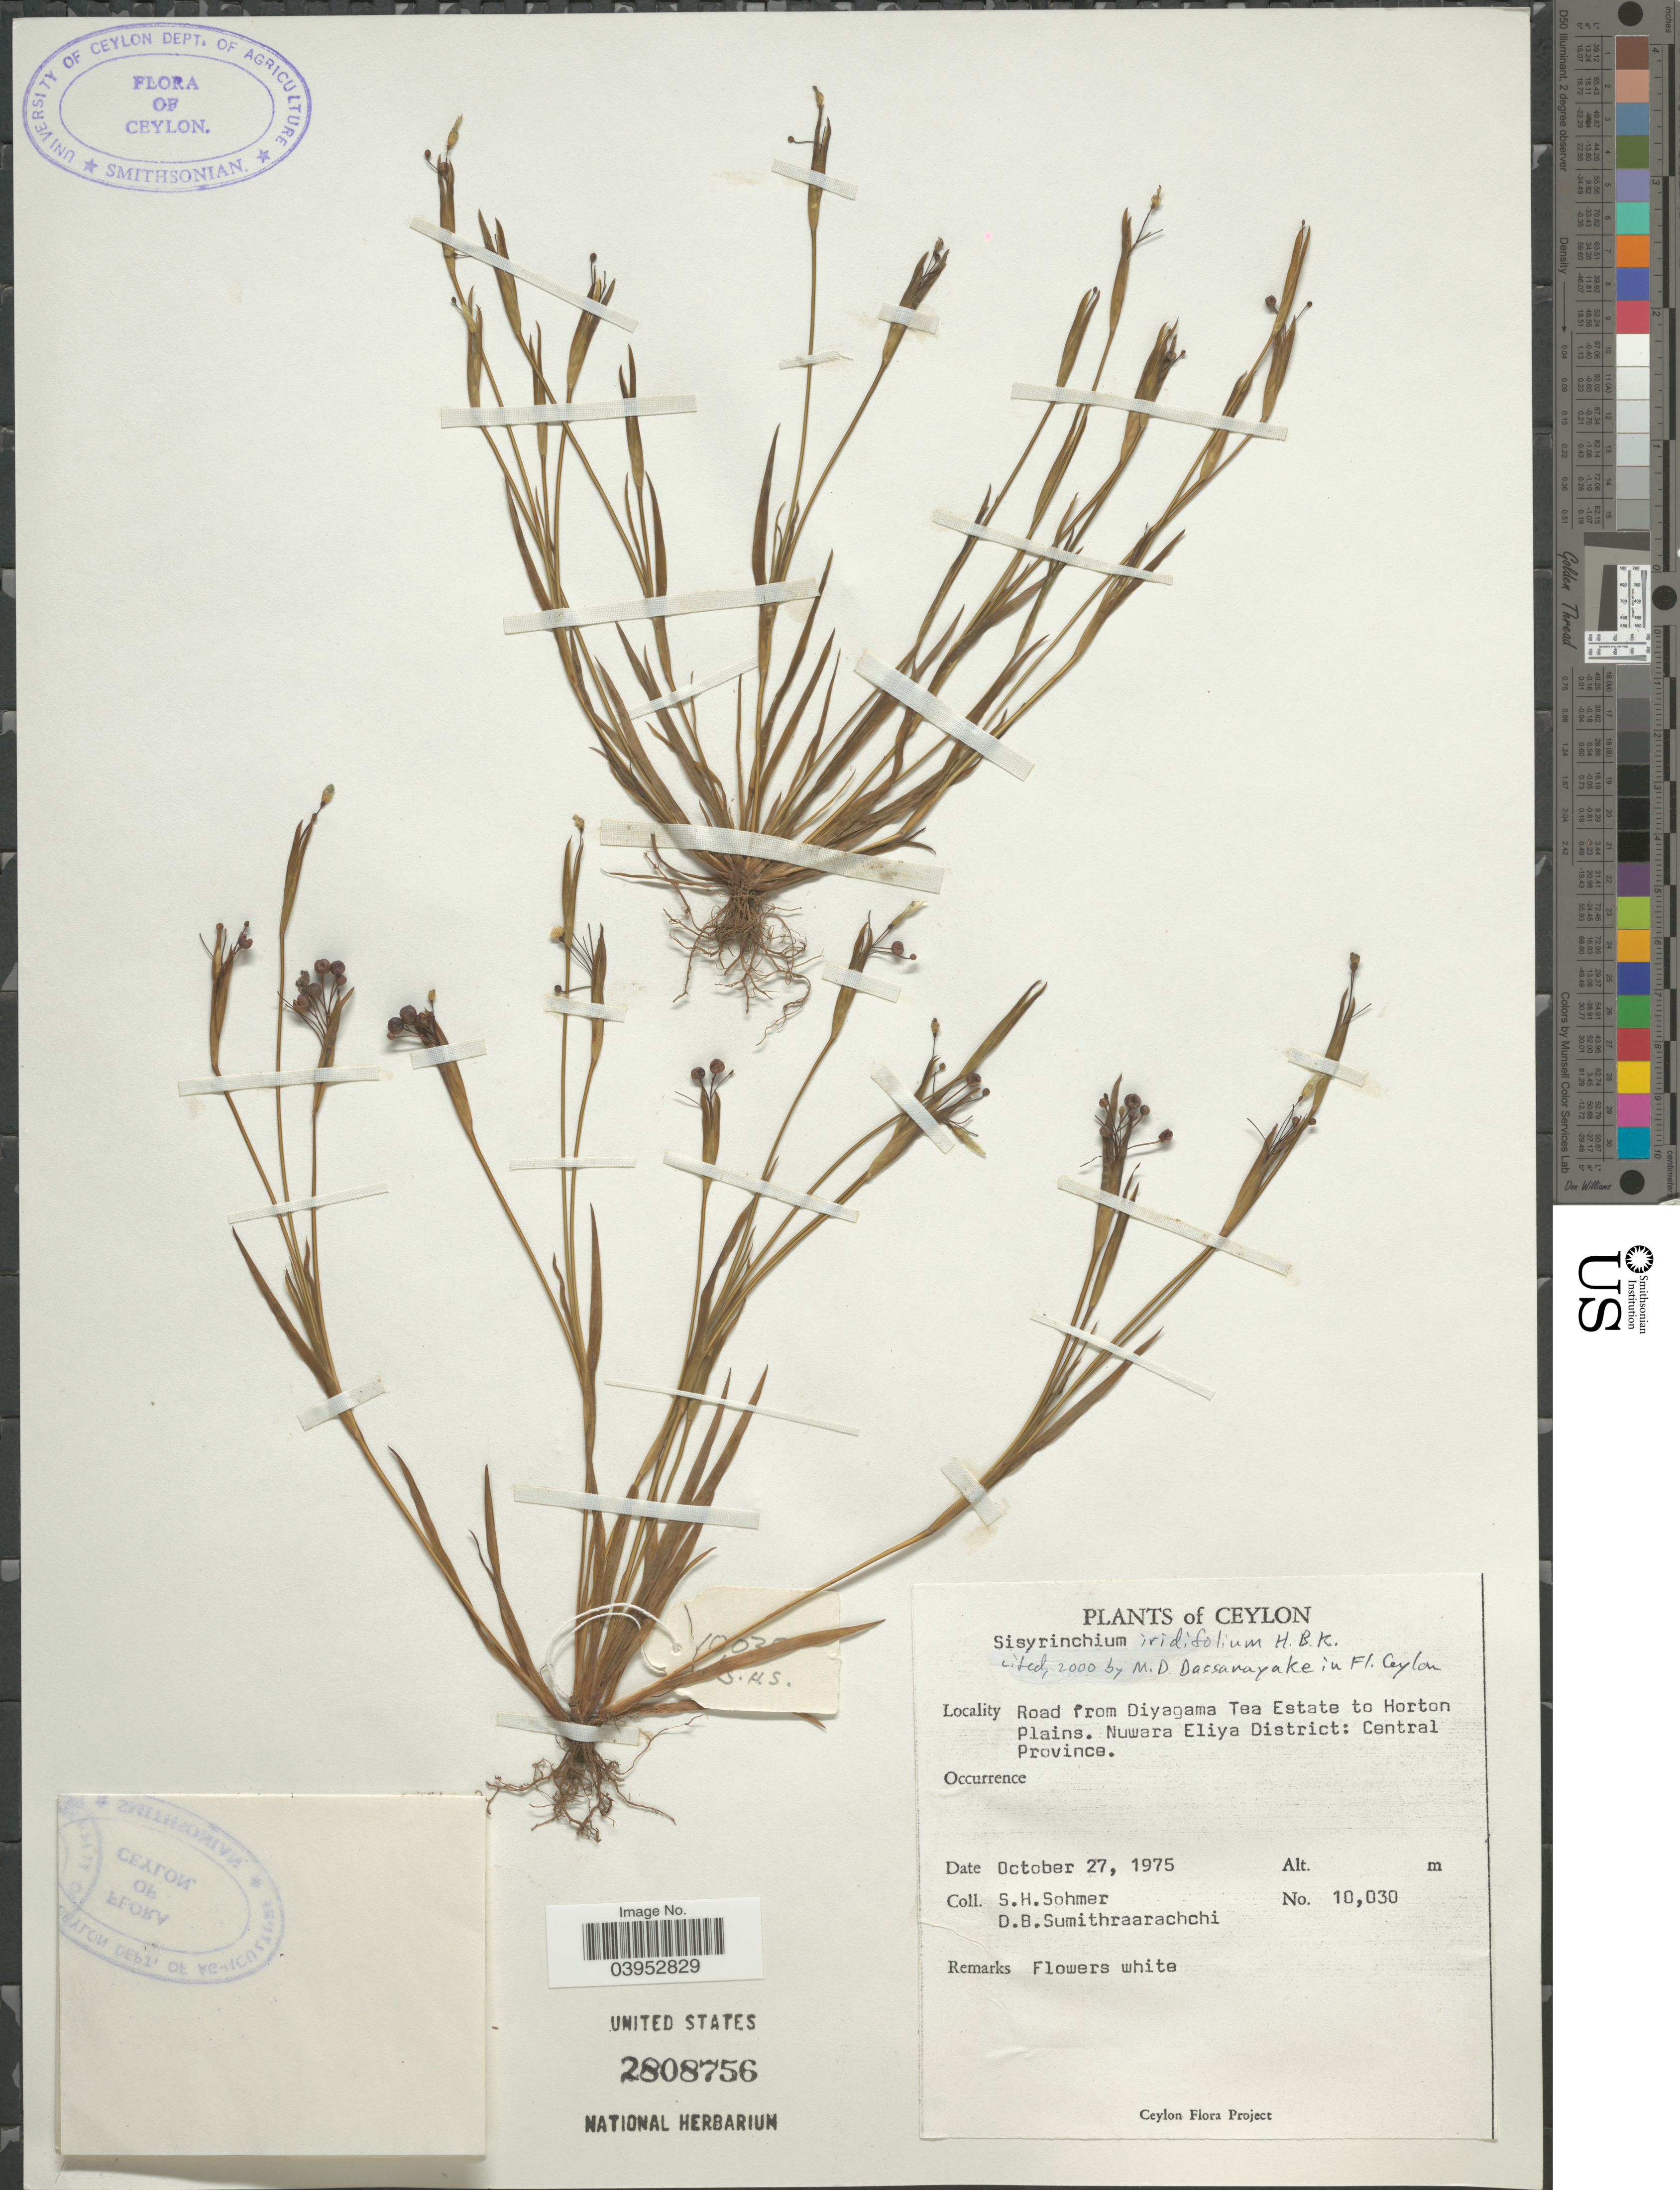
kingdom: Plantae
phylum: Tracheophyta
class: Liliopsida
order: Asparagales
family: Iridaceae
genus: Sisyrinchium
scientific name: Sisyrinchium iridifolium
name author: Kunth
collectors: S. H. Sohmer & D. B. Sumithraarachchi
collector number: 10030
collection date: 1975-10-27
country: Sri Lanka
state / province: Central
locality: Ceylon. Road from Diyagama Tea Estate to Horton Plains. Nuwara Eliya District.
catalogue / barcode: US 2808756